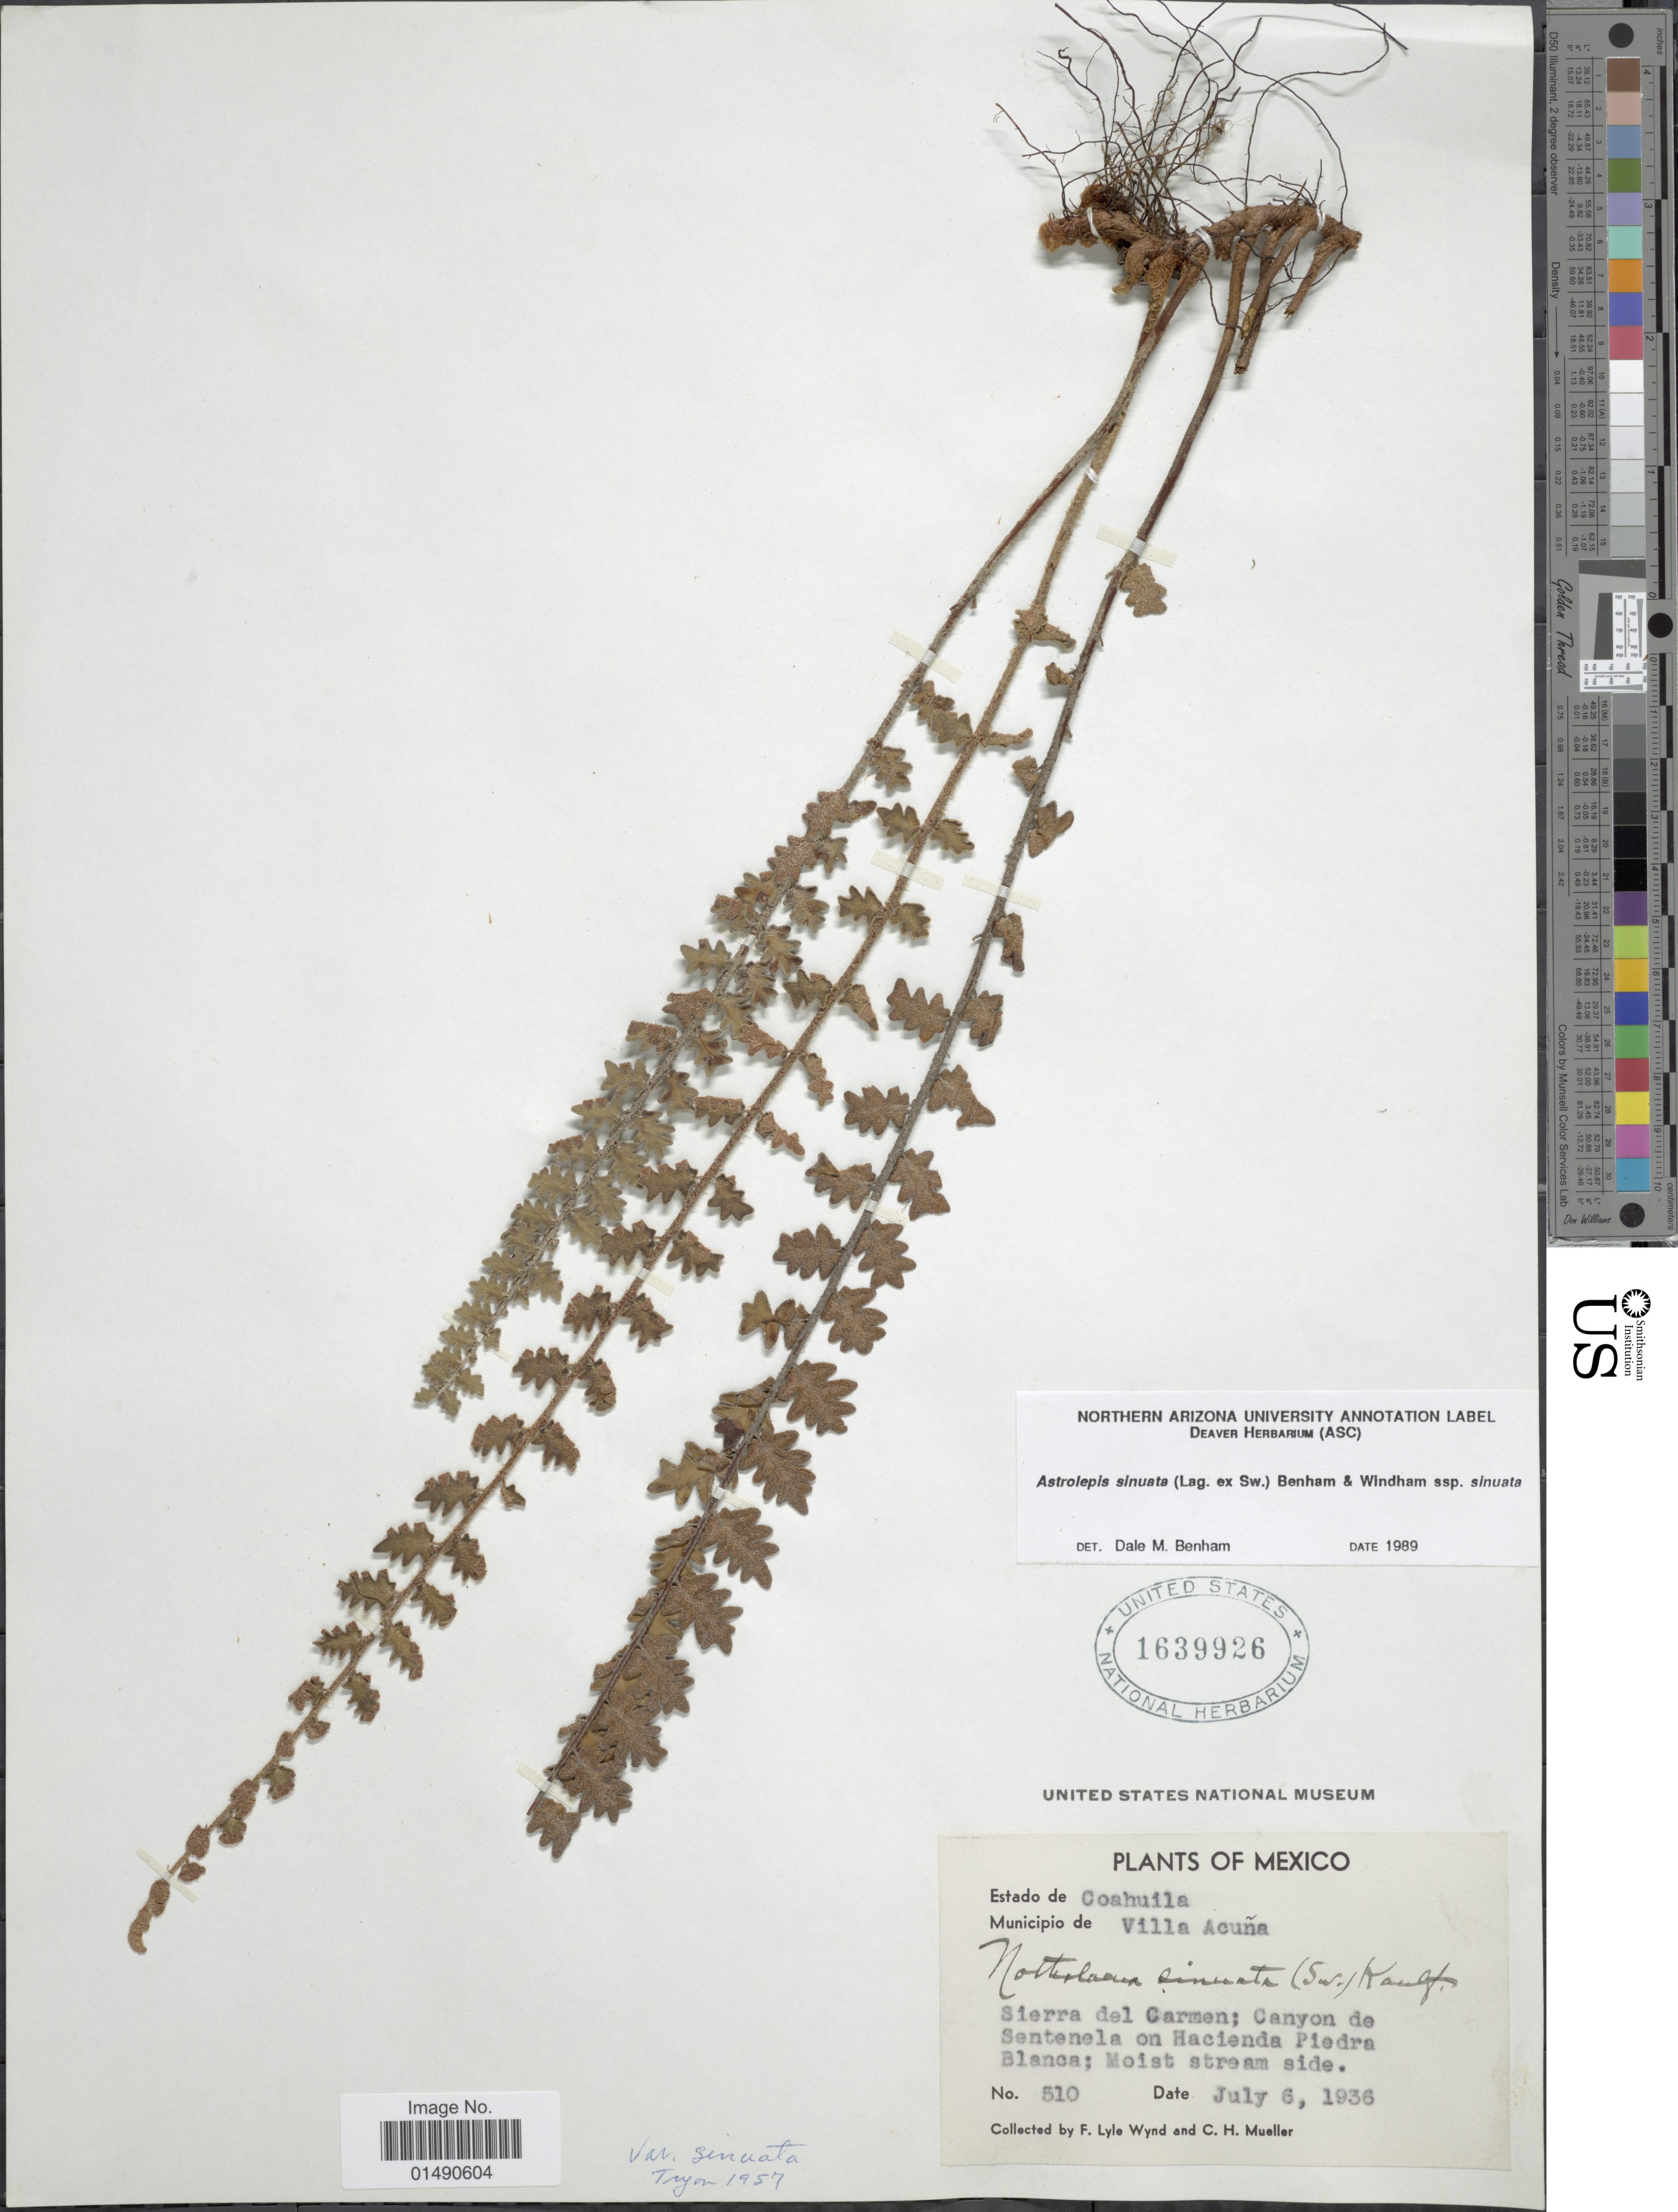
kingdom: Plantae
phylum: Tracheophyta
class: Polypodiopsida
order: Polypodiales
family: Pteridaceae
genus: Astrolepis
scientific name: Astrolepis sinuata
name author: (Lag. ex Sw.) D.M. Benham & Windham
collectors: F. L. Wynd & C. H. Mueller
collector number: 510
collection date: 1936-07-06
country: Mexico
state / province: Coahuila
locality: Municipi de Villa Acuna, Sierra del Carmen; Canyon de Sentenela on Hacienda Piedra Blanca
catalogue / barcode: US 1639926